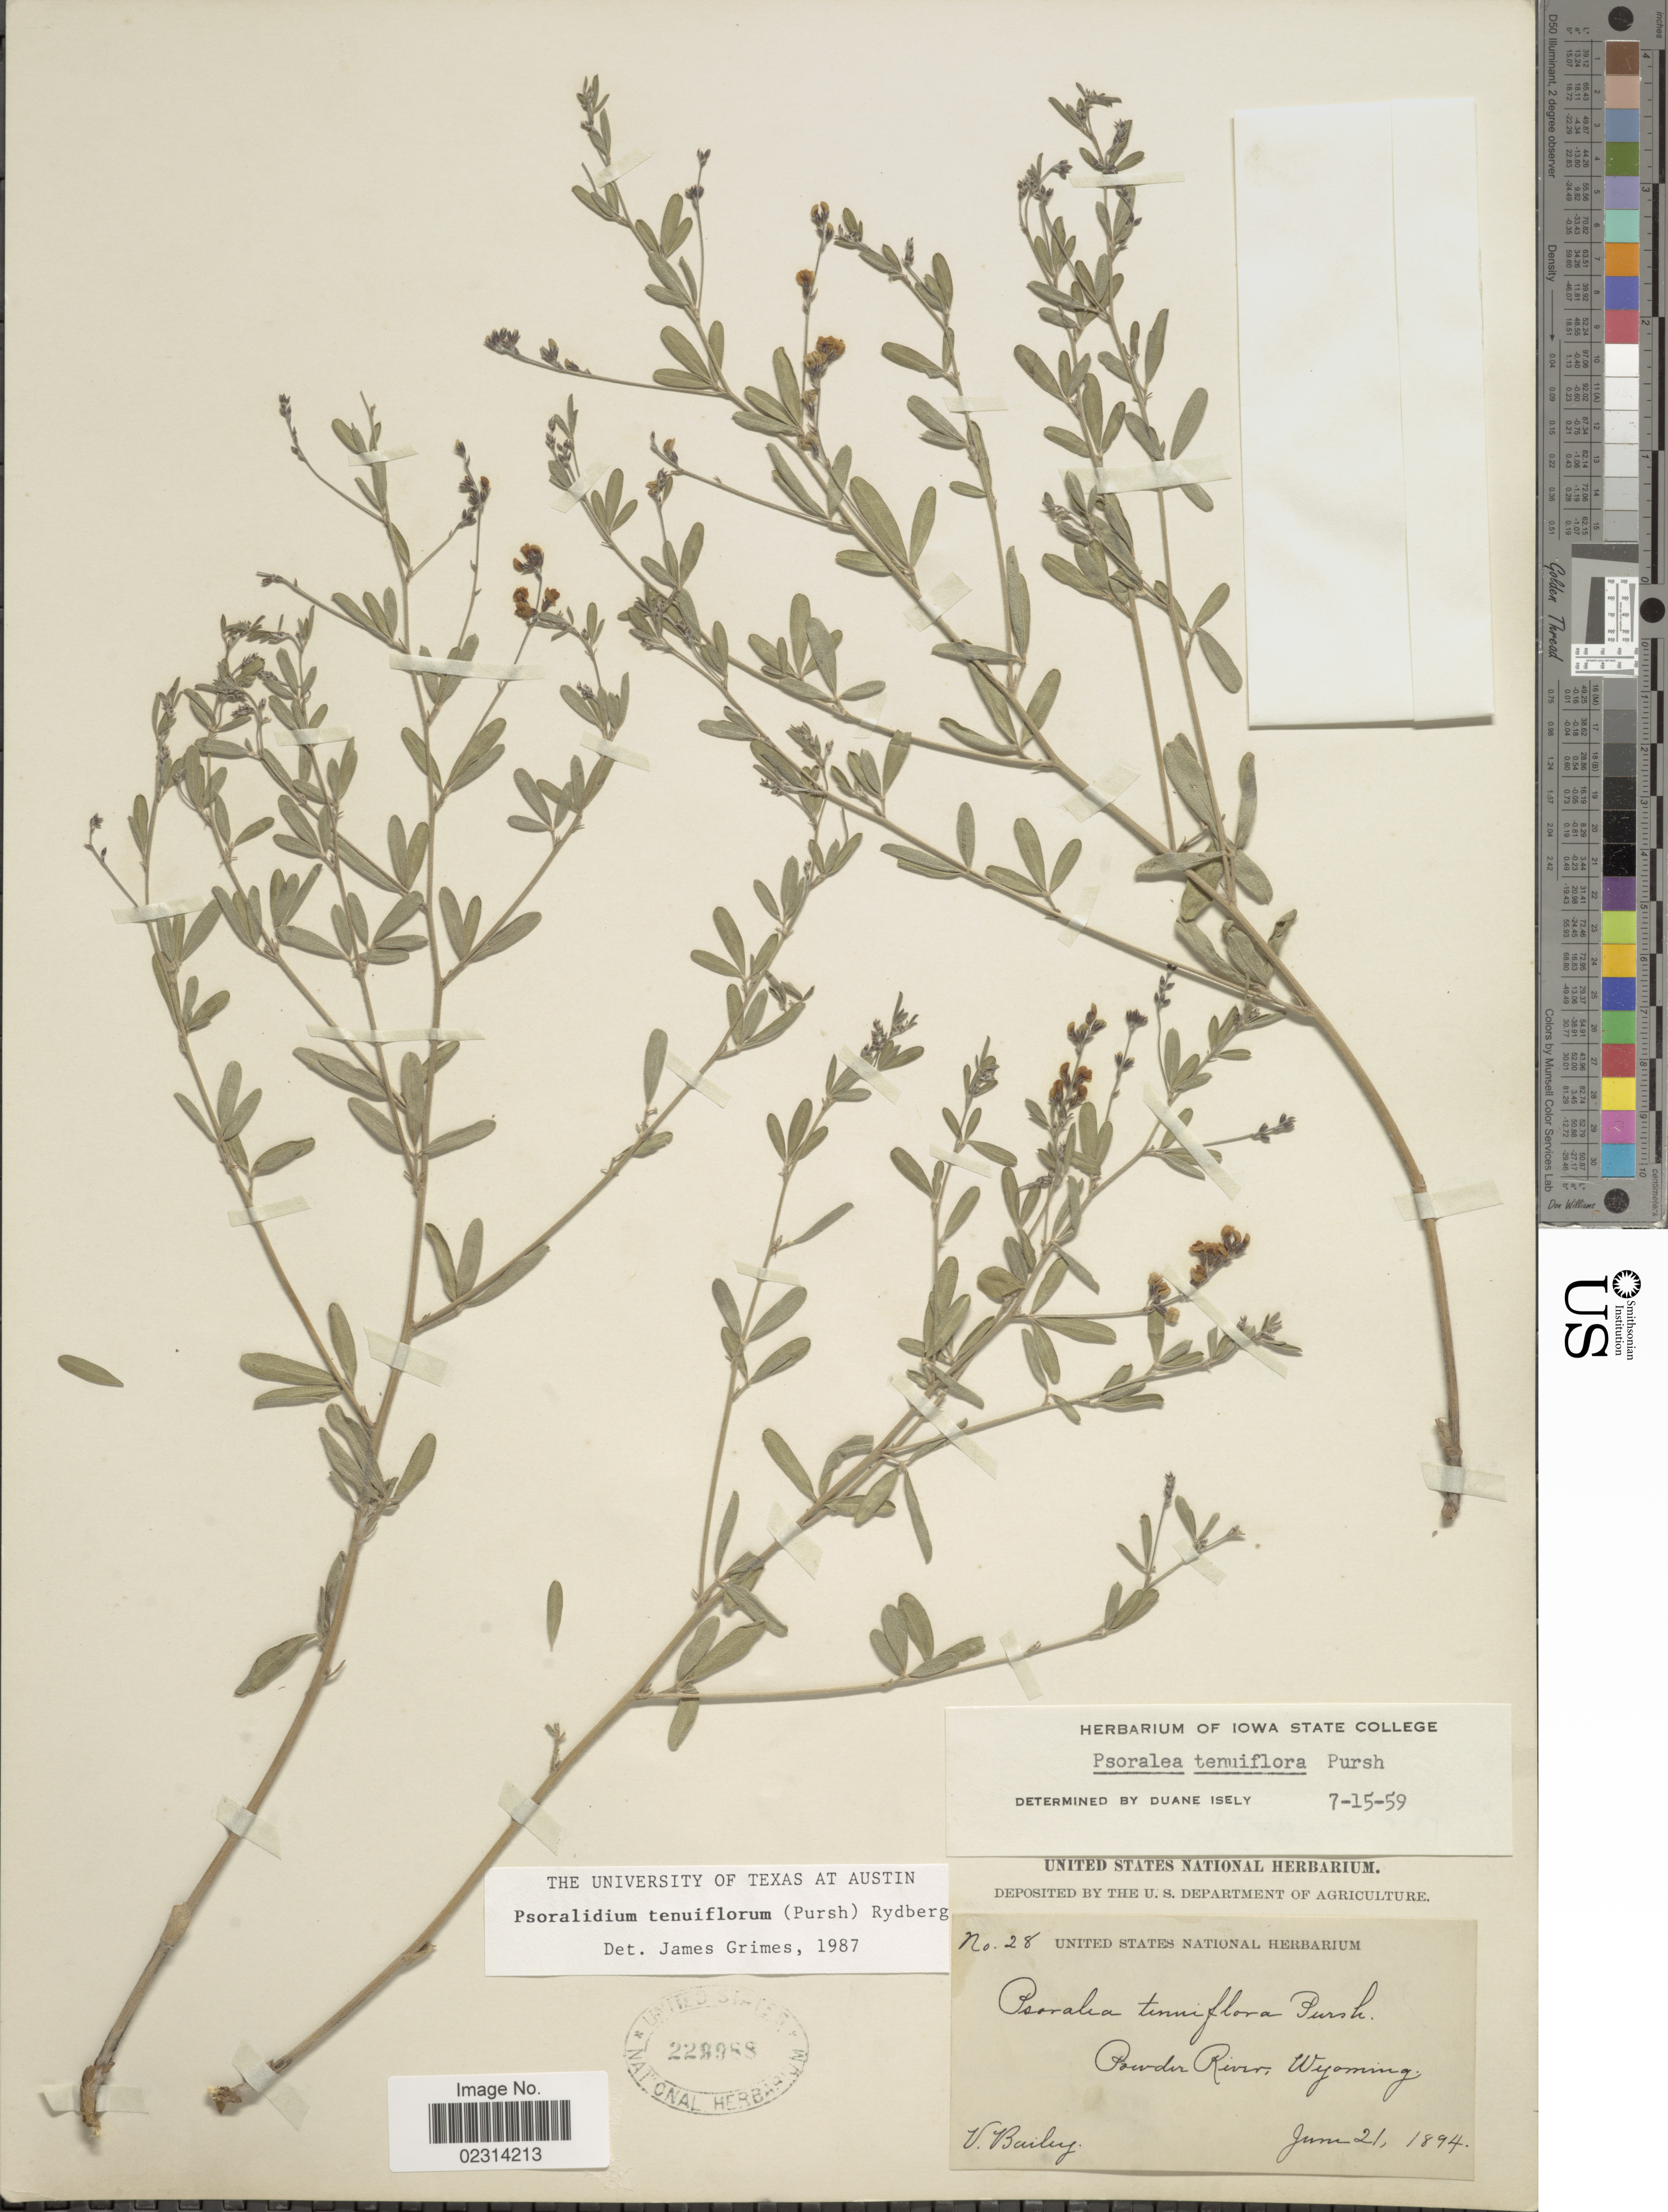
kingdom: Plantae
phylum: Tracheophyta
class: Magnoliopsida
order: Fabales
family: Fabaceae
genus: Psoralidium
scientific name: Psoralidium tenuiflorum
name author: (Pursh) Rydb.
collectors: V. L. Bailey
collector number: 28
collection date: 1894-06-21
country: United States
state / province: Wyoming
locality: Powder River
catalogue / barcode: US 223988